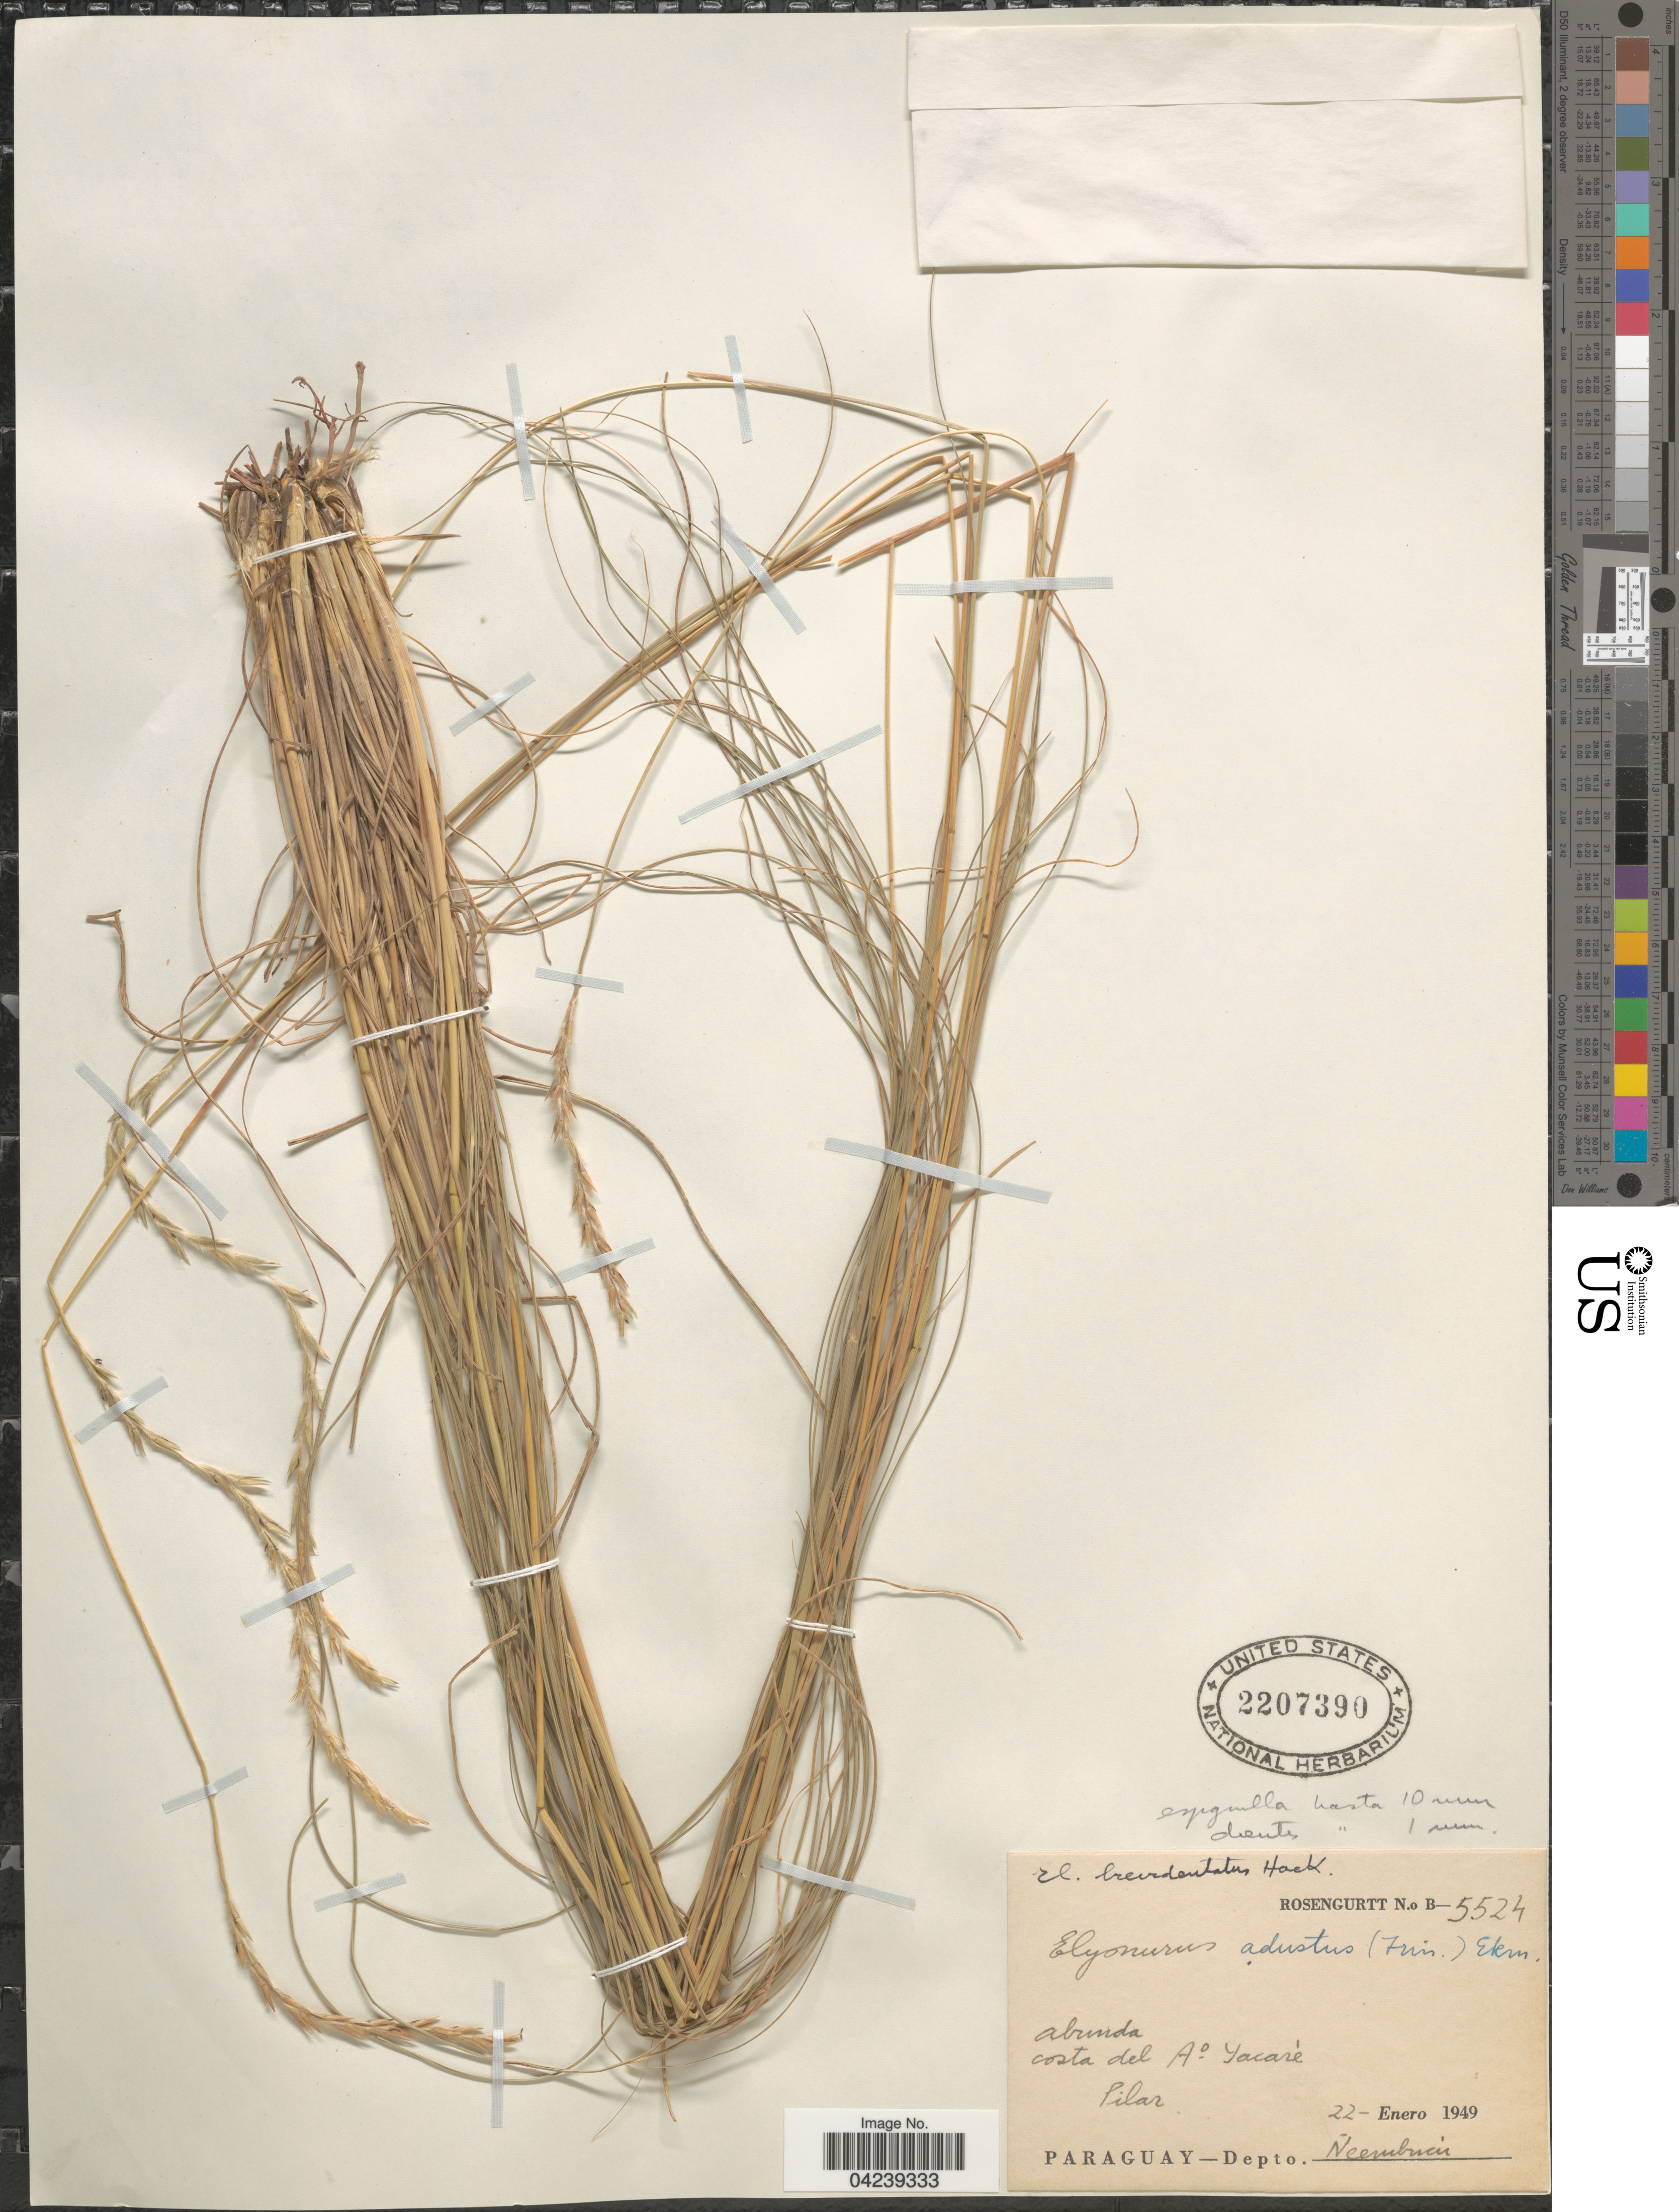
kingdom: Plantae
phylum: Tracheophyta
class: Liliopsida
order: Poales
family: Poaceae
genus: Elionurus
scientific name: Elionurus tripsacoides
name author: Humb. & Bonpl. ex Willd.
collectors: Rosengurtt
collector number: B-5524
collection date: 1949-01-22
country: Paraguay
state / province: Neembucu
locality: Costa del A° Yacaré. Pilar. Depto. Neembucú.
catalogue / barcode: US 2207390